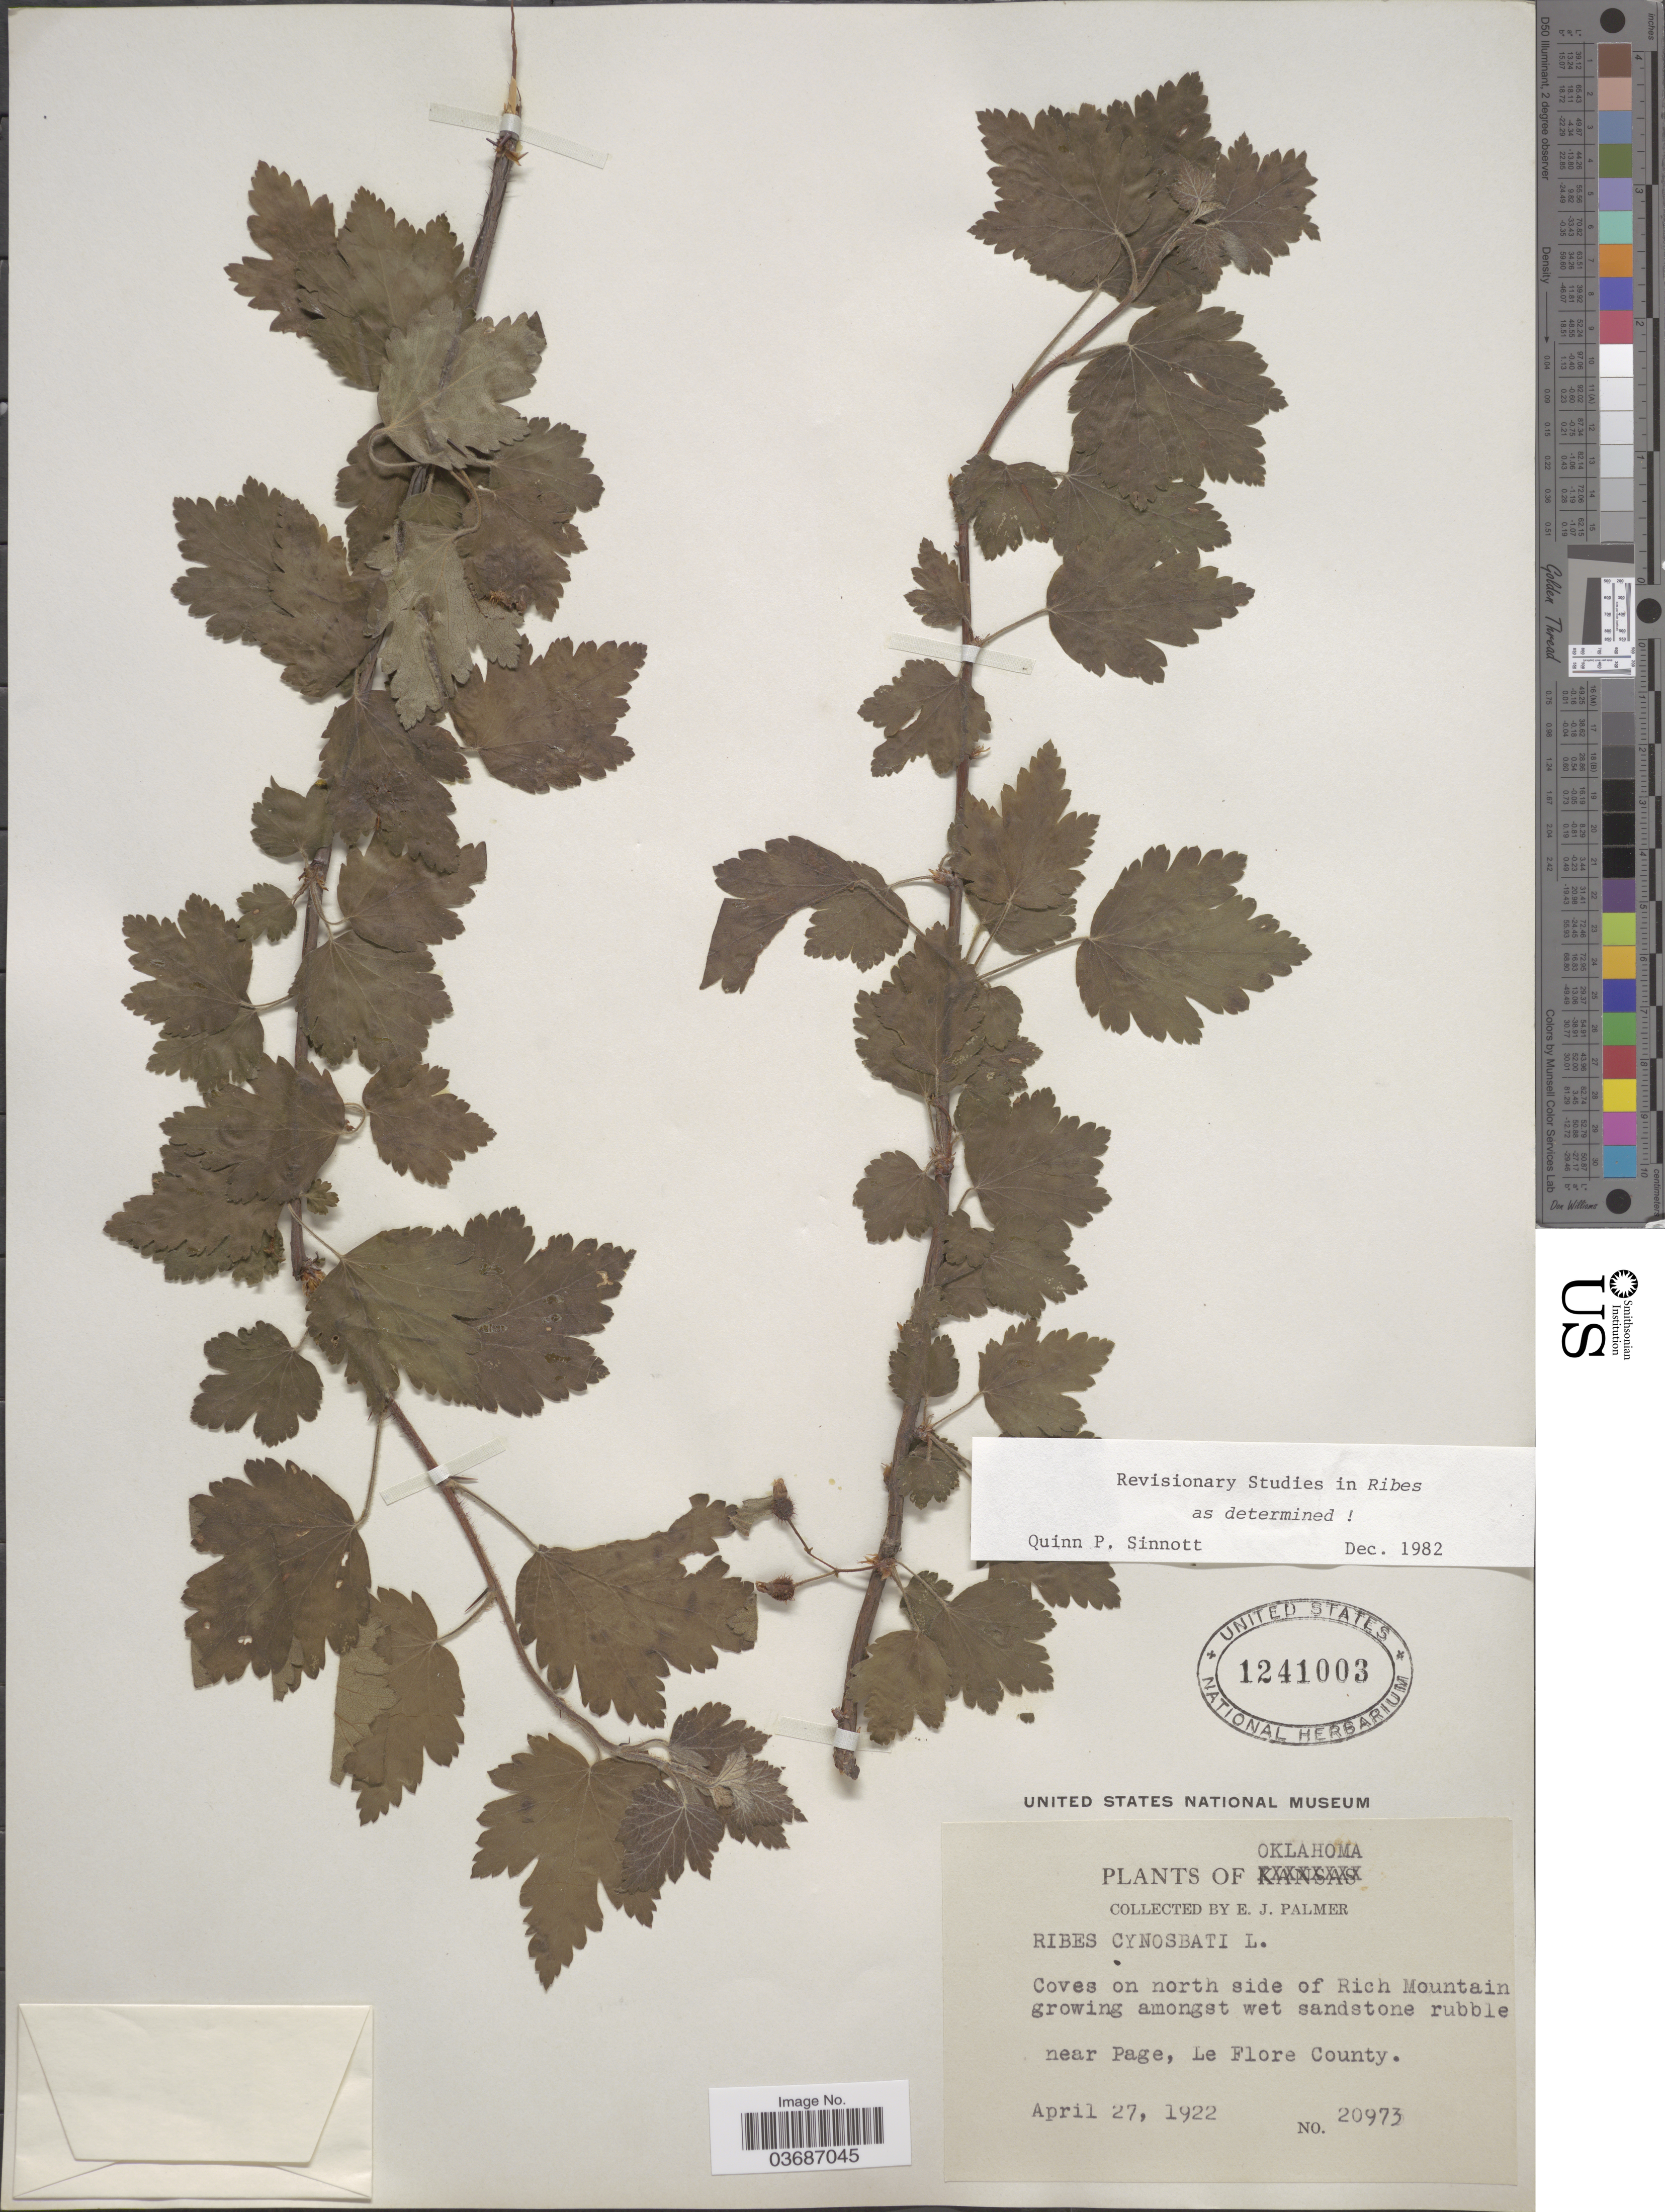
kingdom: Plantae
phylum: Tracheophyta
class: Magnoliopsida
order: Saxifragales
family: Grossulariaceae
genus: Ribes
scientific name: Ribes cynosbati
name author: L.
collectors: E. J. Palmer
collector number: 20973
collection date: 1922-04-27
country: United States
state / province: Oklahoma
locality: Coves on north side of Rich Mountain growing amongst wet sandstone rubble near Page, Le Flore County.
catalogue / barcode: US 1241003